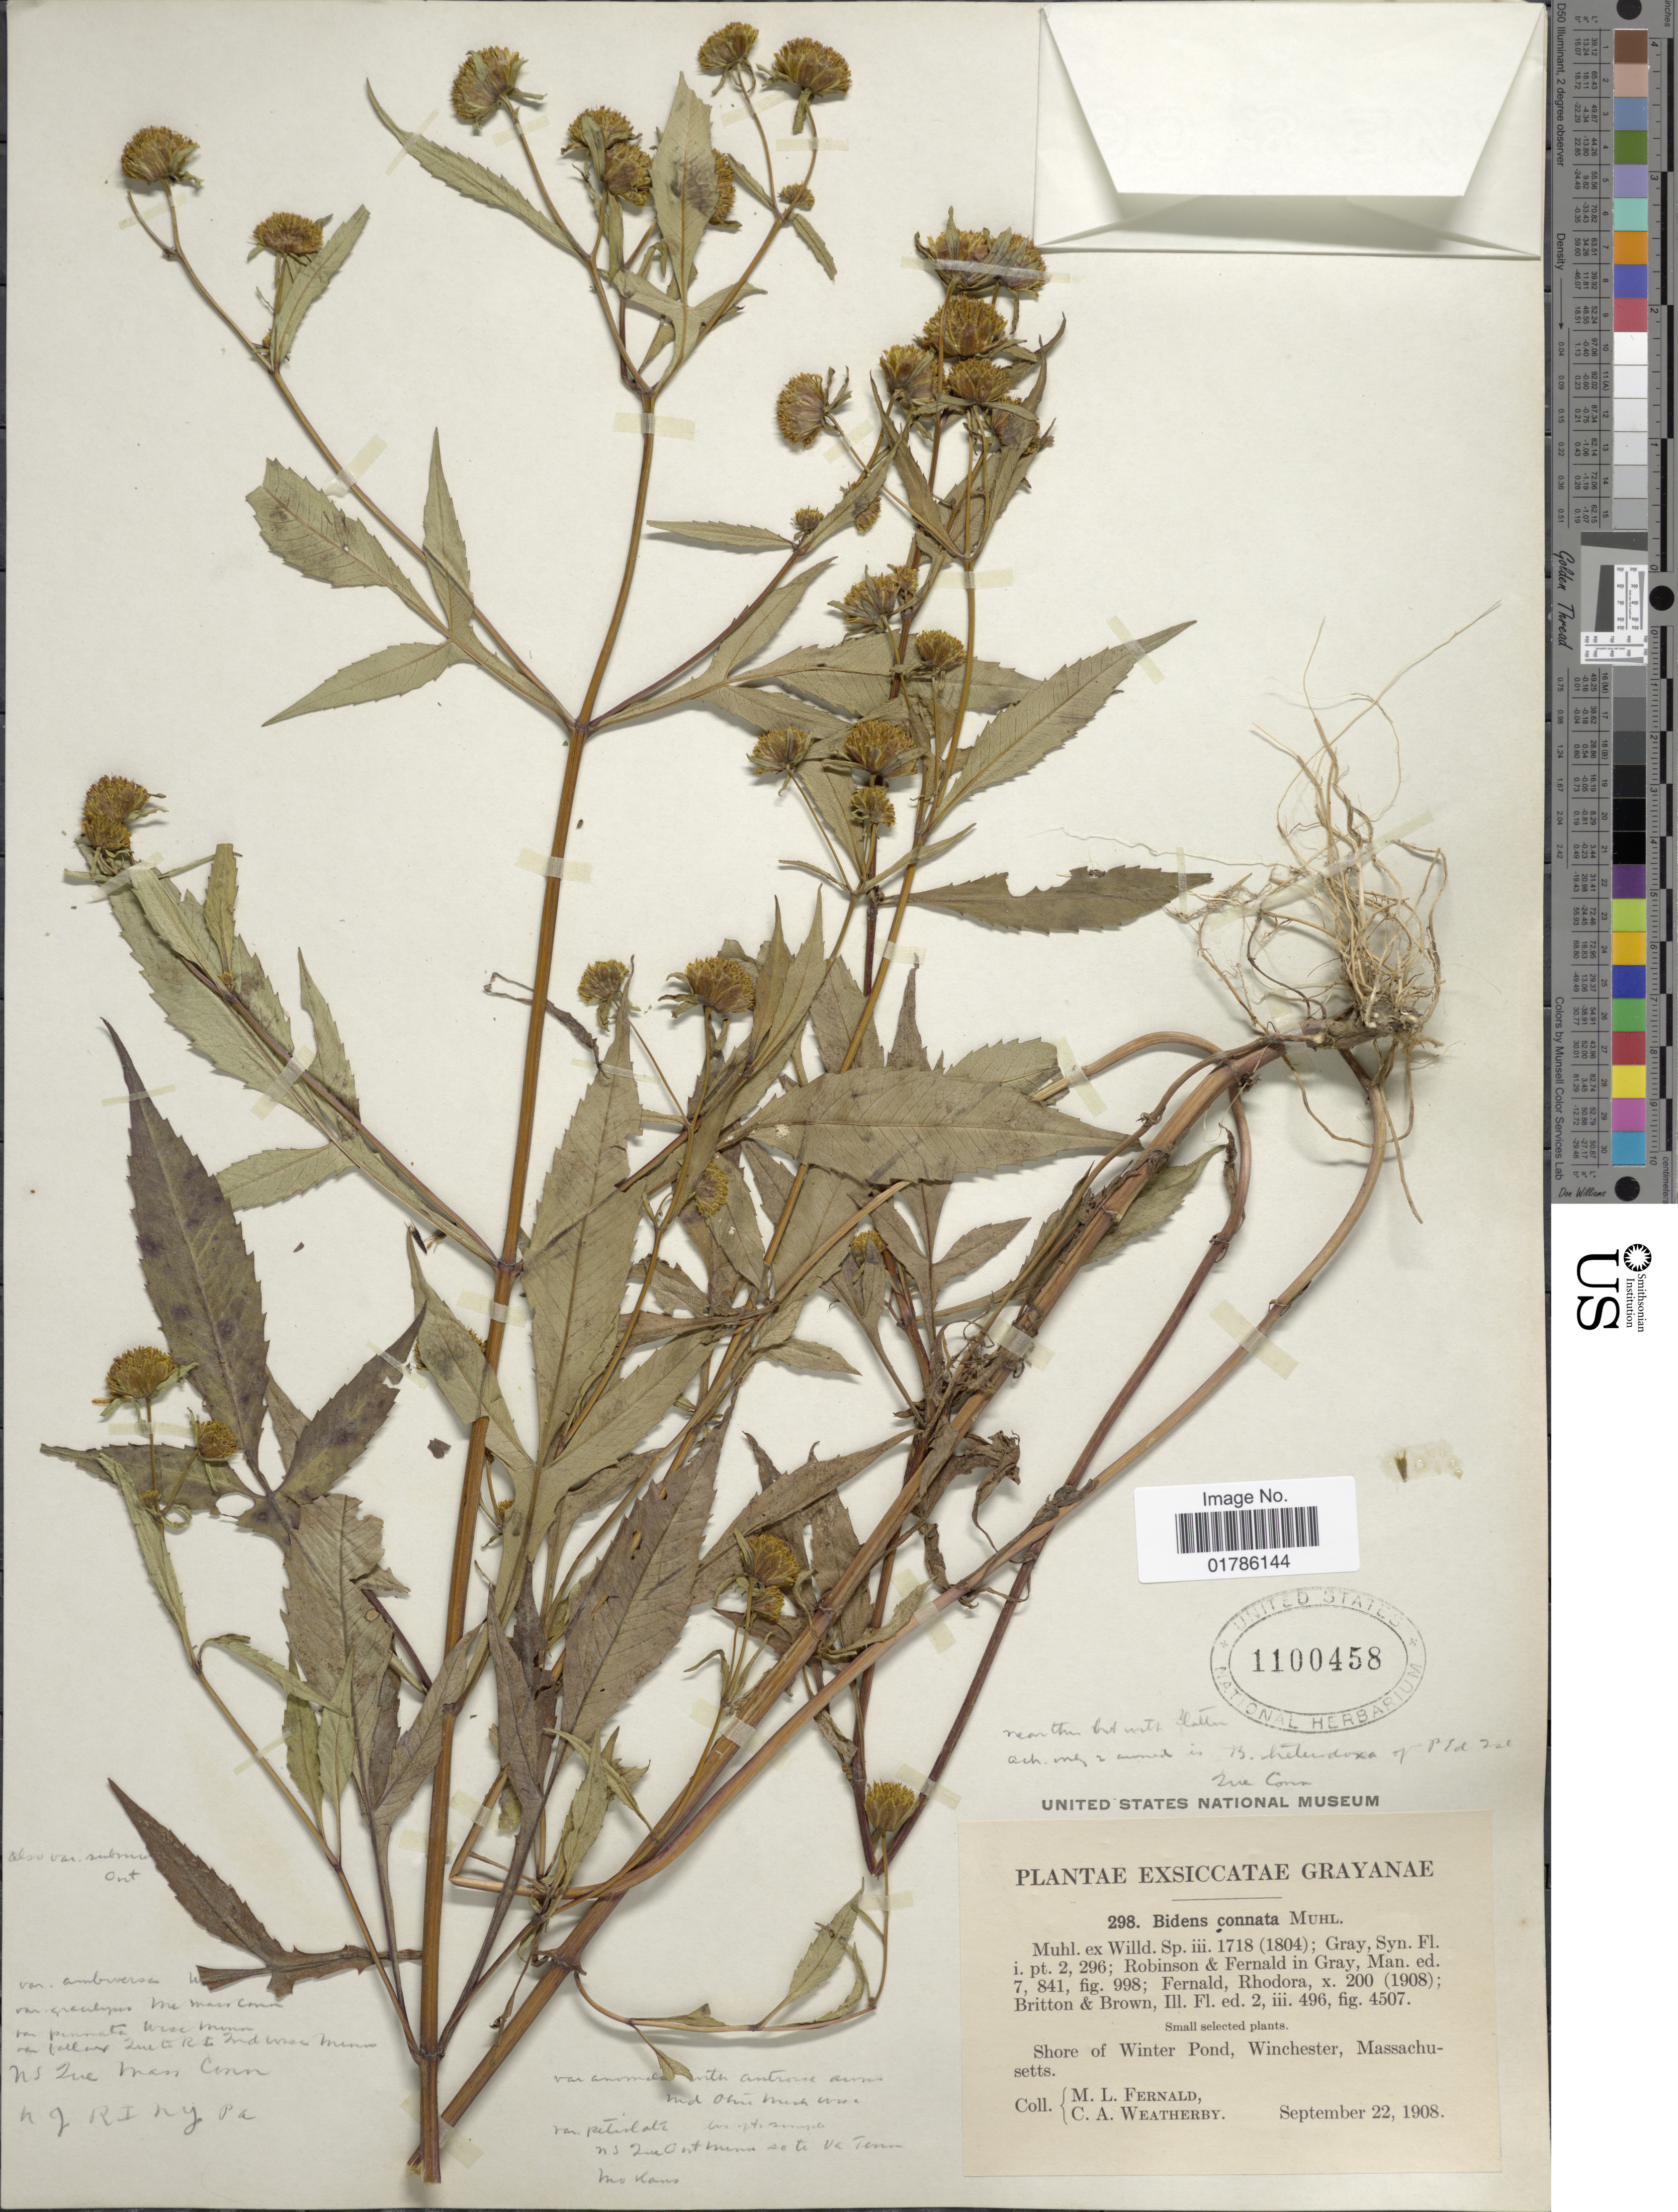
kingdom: Plantae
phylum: Tracheophyta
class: Magnoliopsida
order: Asterales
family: Asteraceae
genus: Bidens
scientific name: Bidens connata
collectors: M. L. Fernald & C. A. Weatherby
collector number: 298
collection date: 1908-09-22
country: United States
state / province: Massachusetts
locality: Exsiccatae Grayanae, Shore of Winter Pond, Winchester, Massachusetts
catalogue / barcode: US 1100458